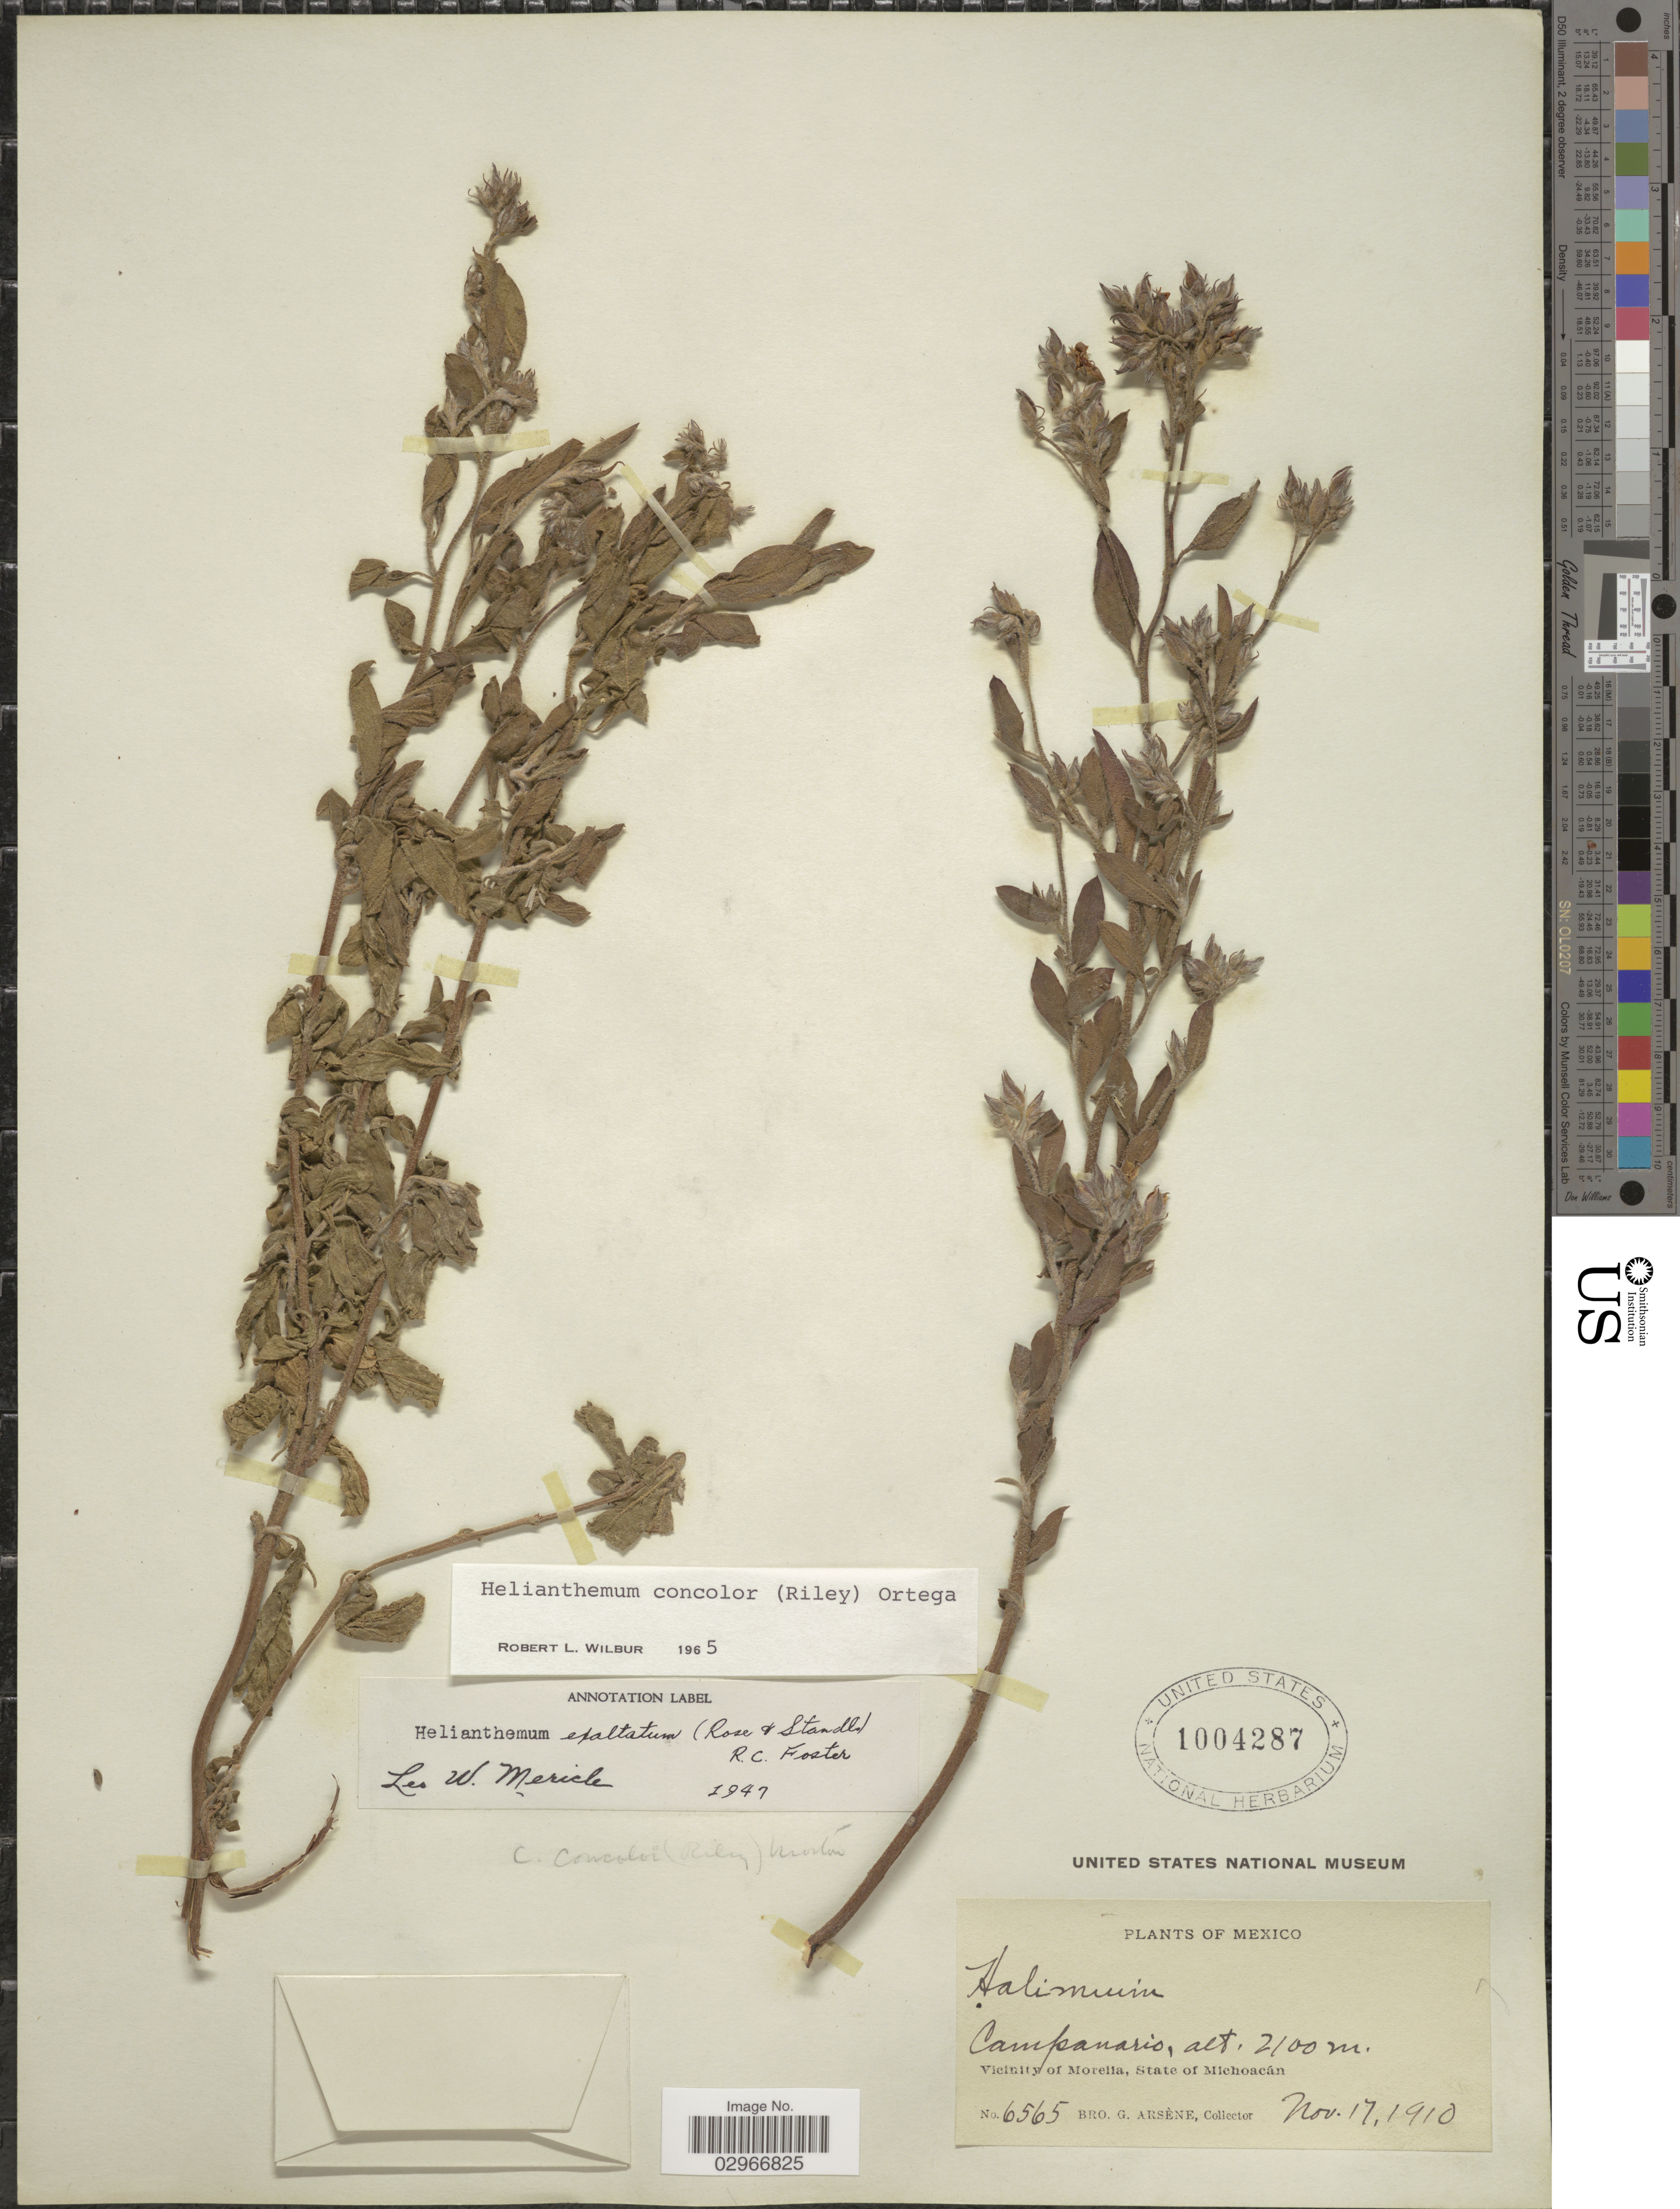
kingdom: Plantae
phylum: Tracheophyta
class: Magnoliopsida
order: Malvales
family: Cistaceae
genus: Helianthemum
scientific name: Helianthemum concolor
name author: (Riley) J.G. Ortega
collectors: Bro. G. Arsène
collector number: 6565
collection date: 1910-11-17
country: Mexico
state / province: Michoacán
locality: Campanario. Vicinity of Morelia.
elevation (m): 2100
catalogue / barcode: US 1004287